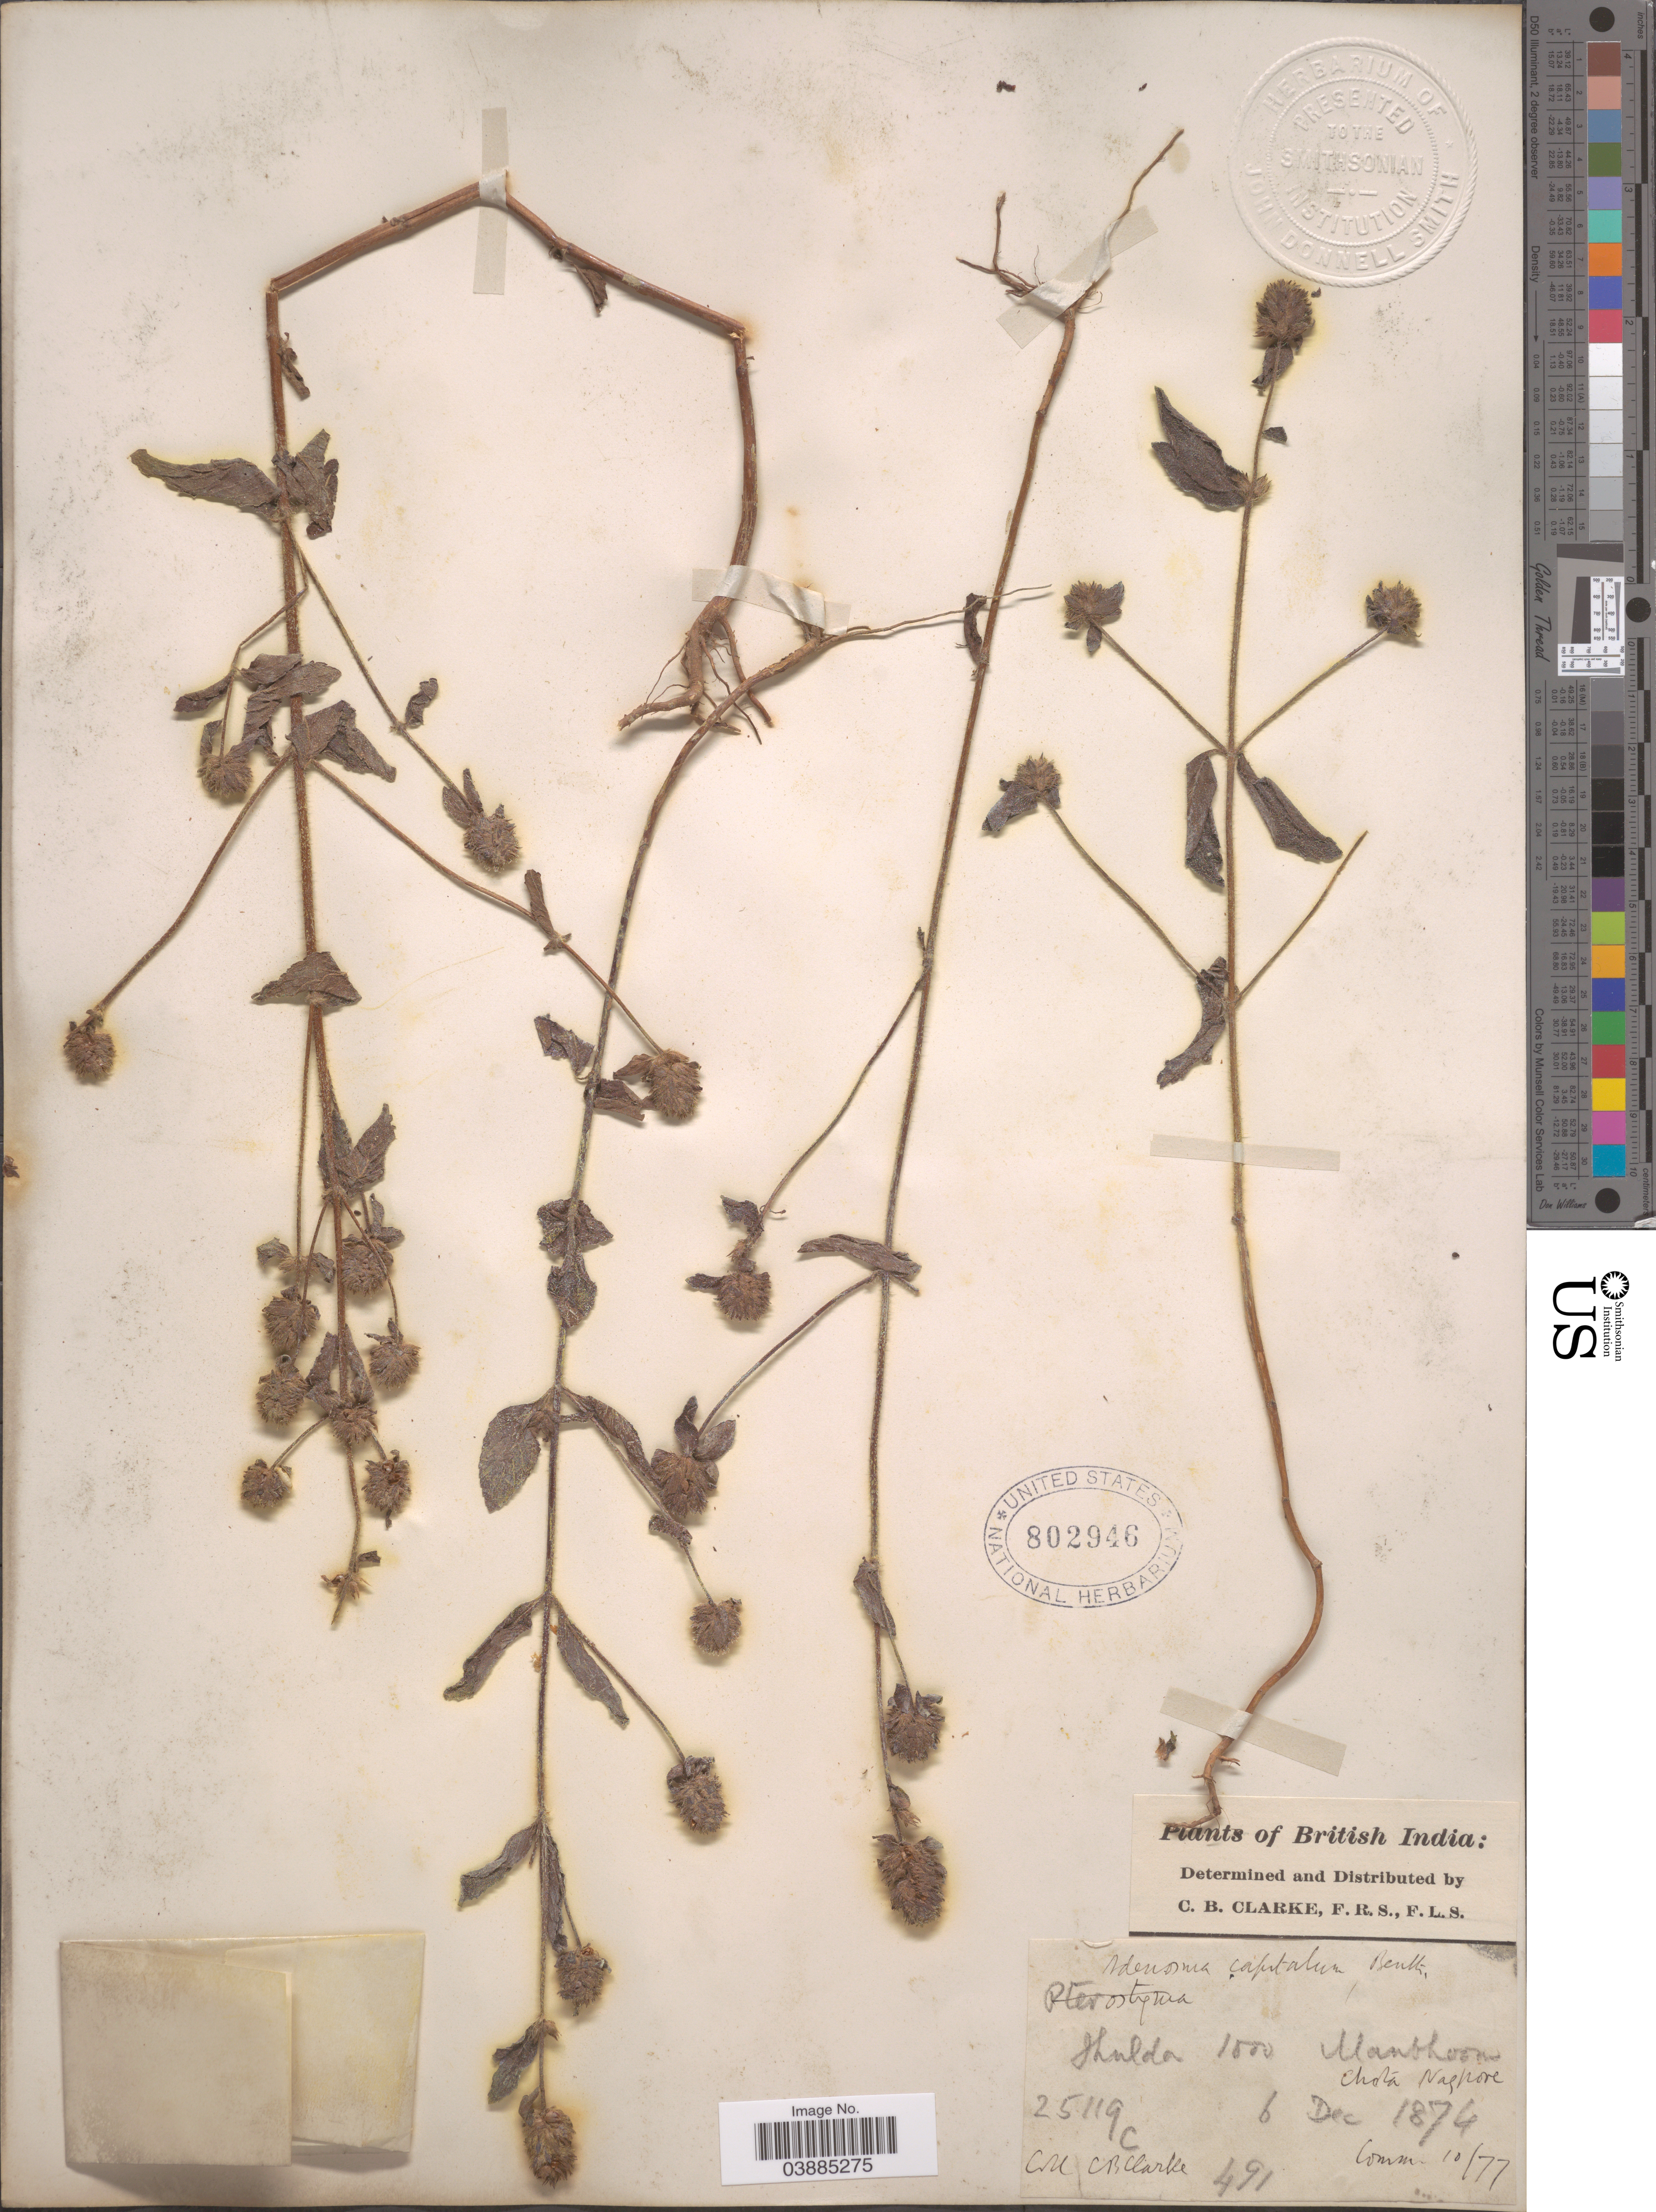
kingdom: Plantae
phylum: Tracheophyta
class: Magnoliopsida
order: Lamiales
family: Plantaginaceae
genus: Adenosma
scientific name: Adenosma indianum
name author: (Lour.) Merr.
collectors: C. B. Clarke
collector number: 25119C/491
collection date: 1874-12-06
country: India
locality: British India. Ihulda Manshoon. Chota Nagpore.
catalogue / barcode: US 802946